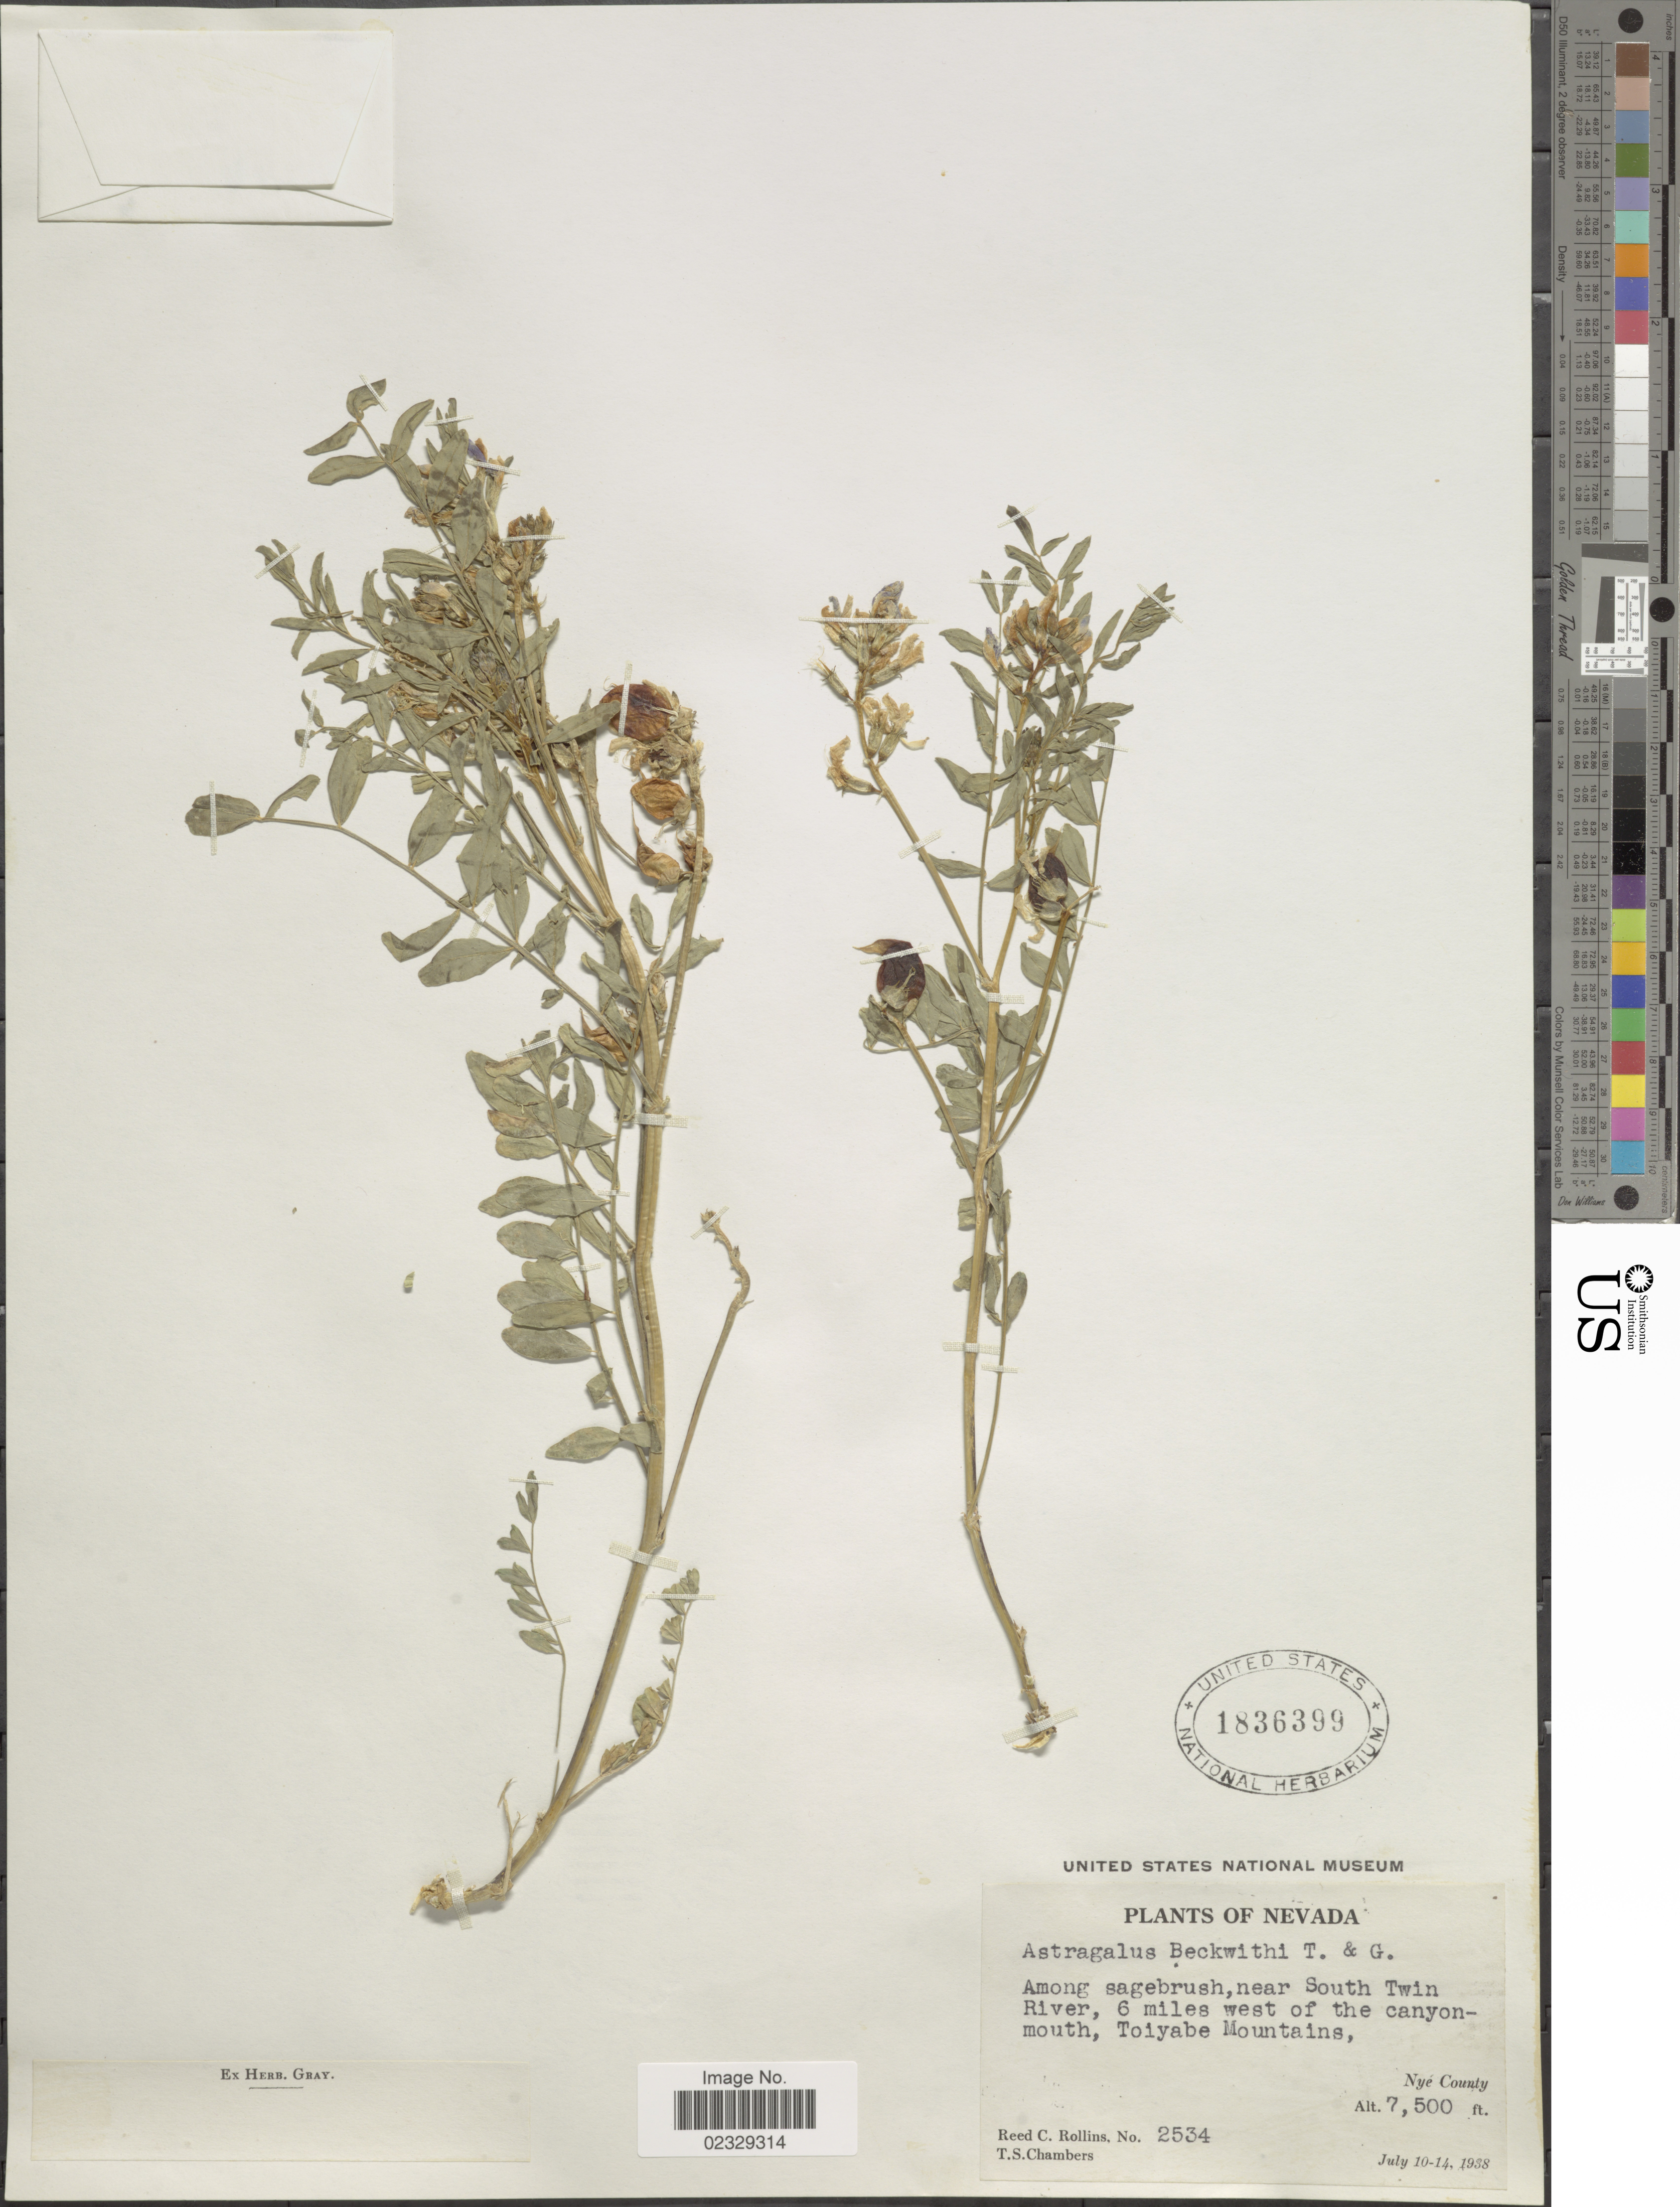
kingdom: Plantae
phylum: Tracheophyta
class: Magnoliopsida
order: Fabales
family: Fabaceae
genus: Astragalus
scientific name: Astragalus beckwithii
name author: Torr. & A. Gray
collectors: R. C. Rollins & T. Chambers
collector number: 2534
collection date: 1938-07-10/1938-07-14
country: United States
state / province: Nevada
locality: Among sagebrush, near South Twin River, 6 miles west of the canyonmouth, Toiyabe Mountains, Nye County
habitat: among sagebrush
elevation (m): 2286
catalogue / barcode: US 1836399